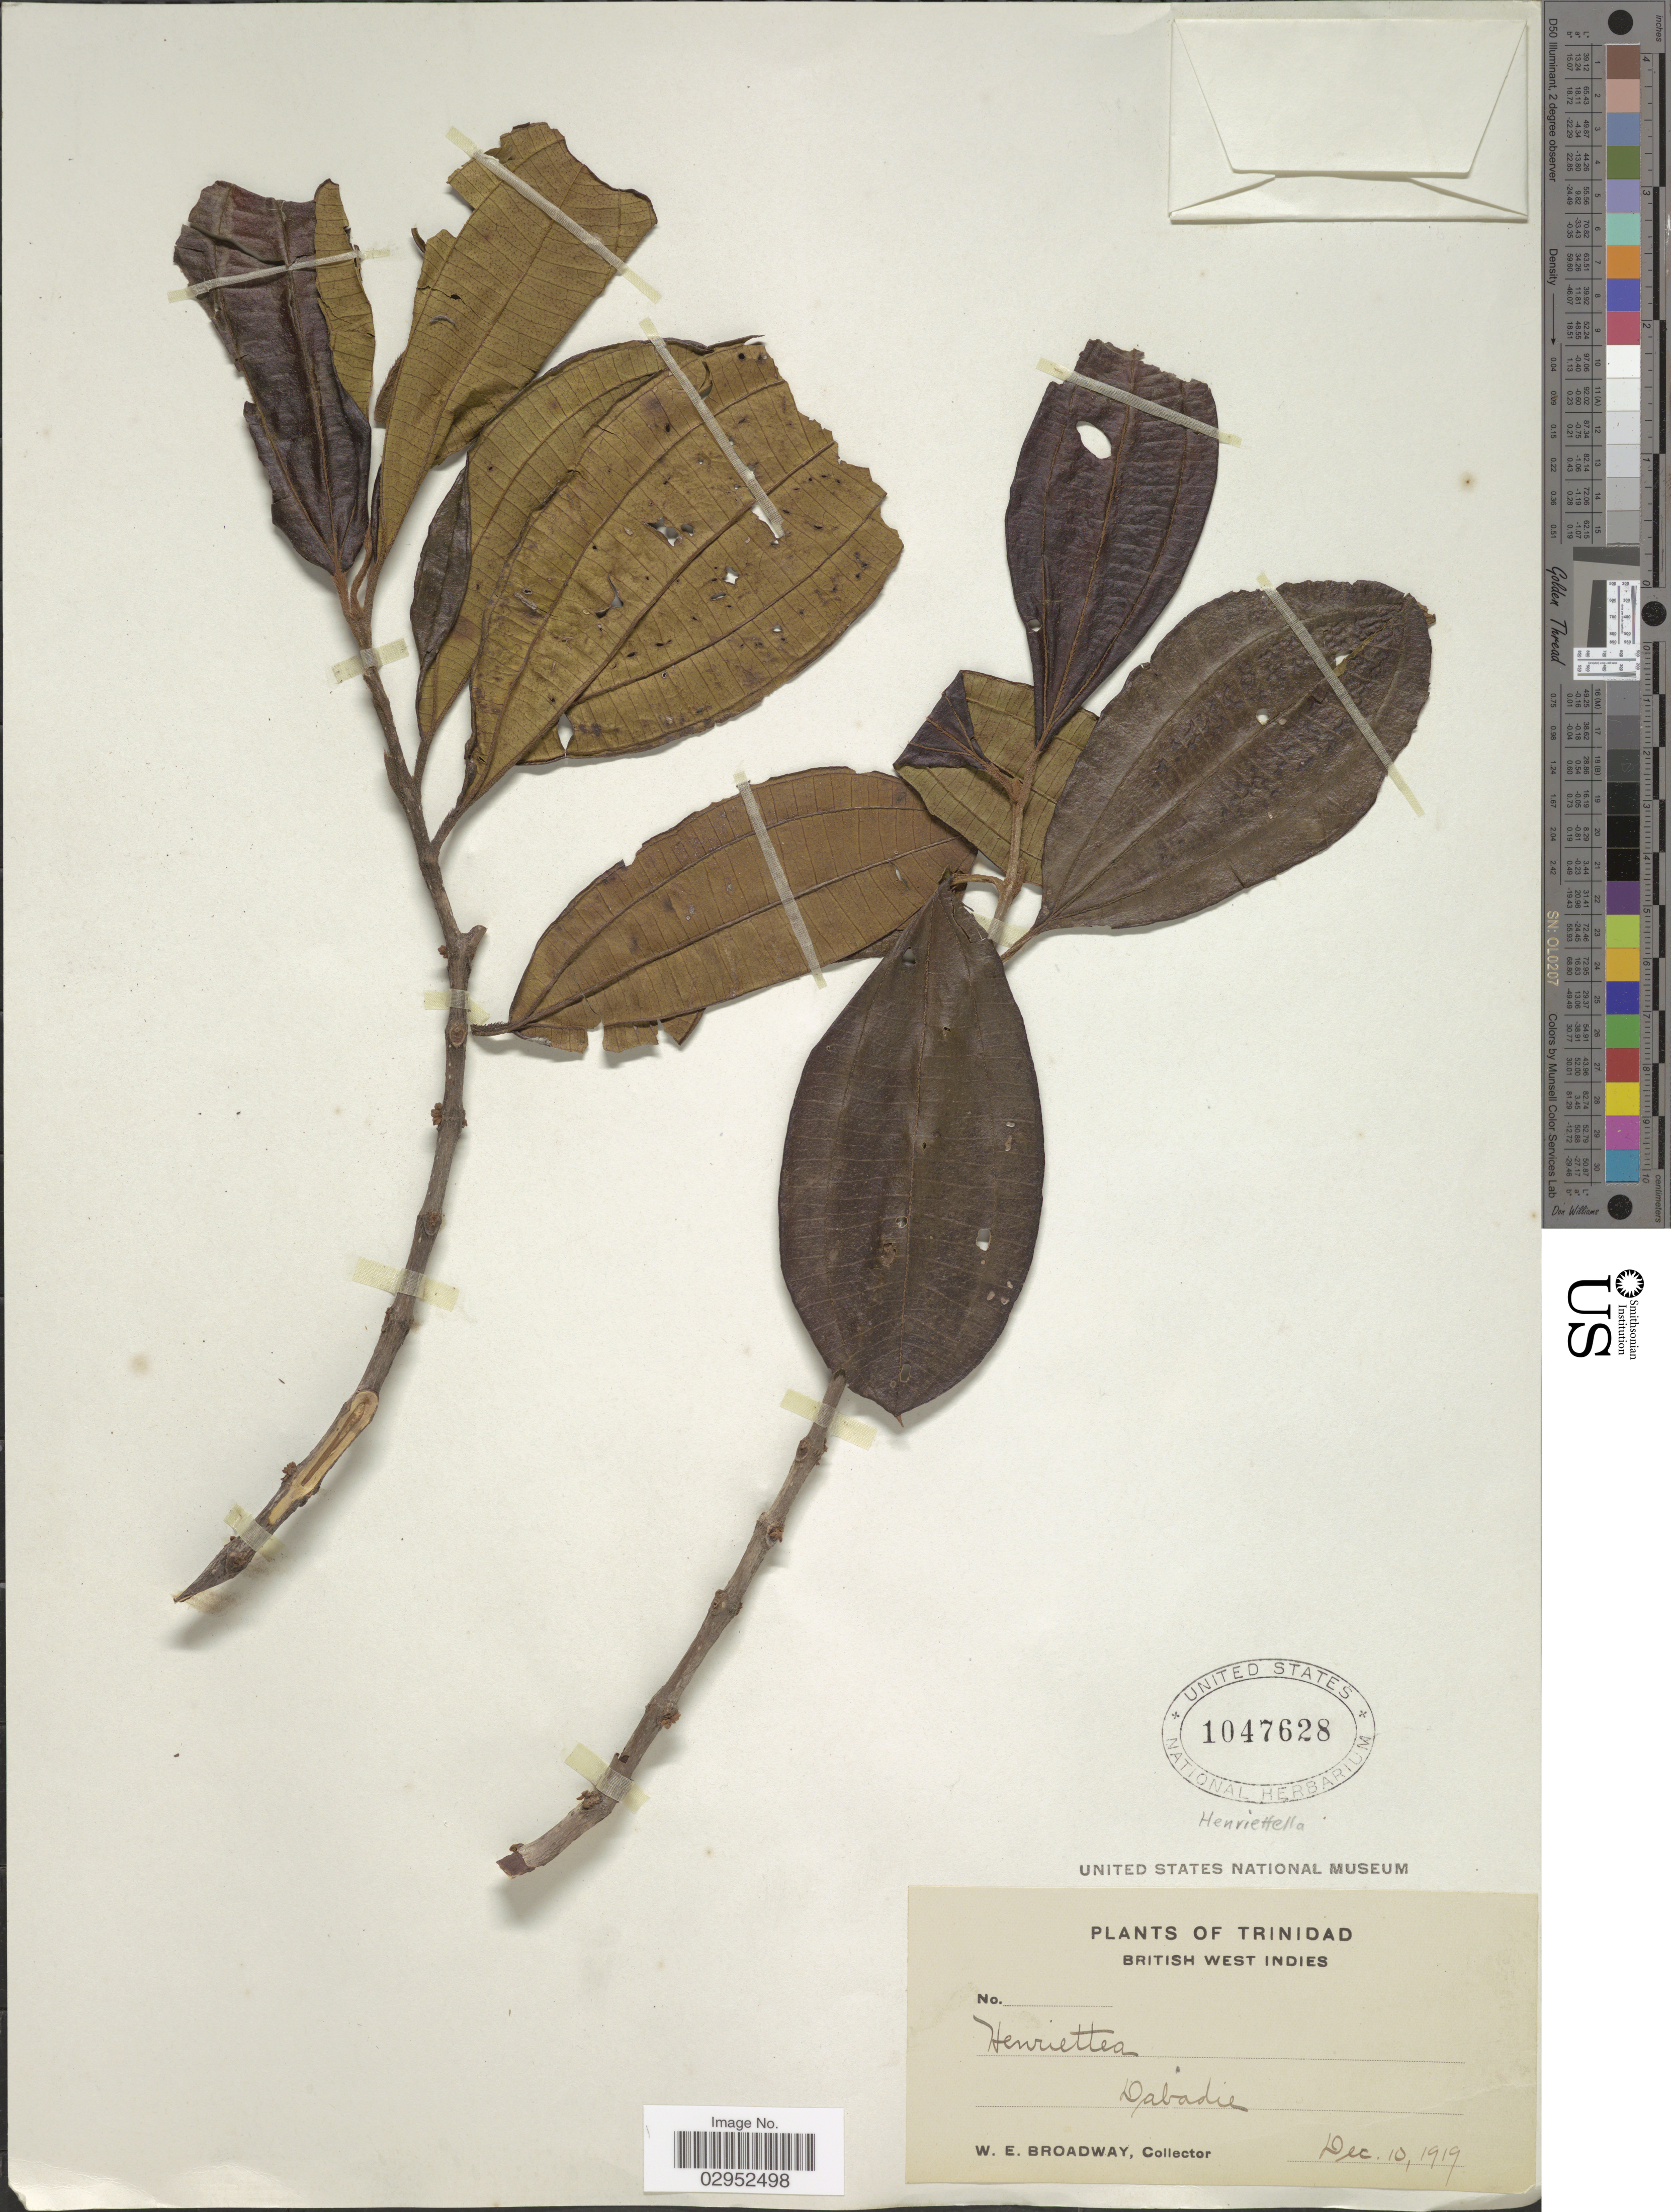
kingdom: Plantae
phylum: Tracheophyta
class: Magnoliopsida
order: Myrtales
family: Melastomataceae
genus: Henriettea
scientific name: Henriettea sp.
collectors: W. E. Broadway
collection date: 1919-12-10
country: Trinidad and Tobago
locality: Trinidad, British West Indies, Dabadie.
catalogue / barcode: US 1047628